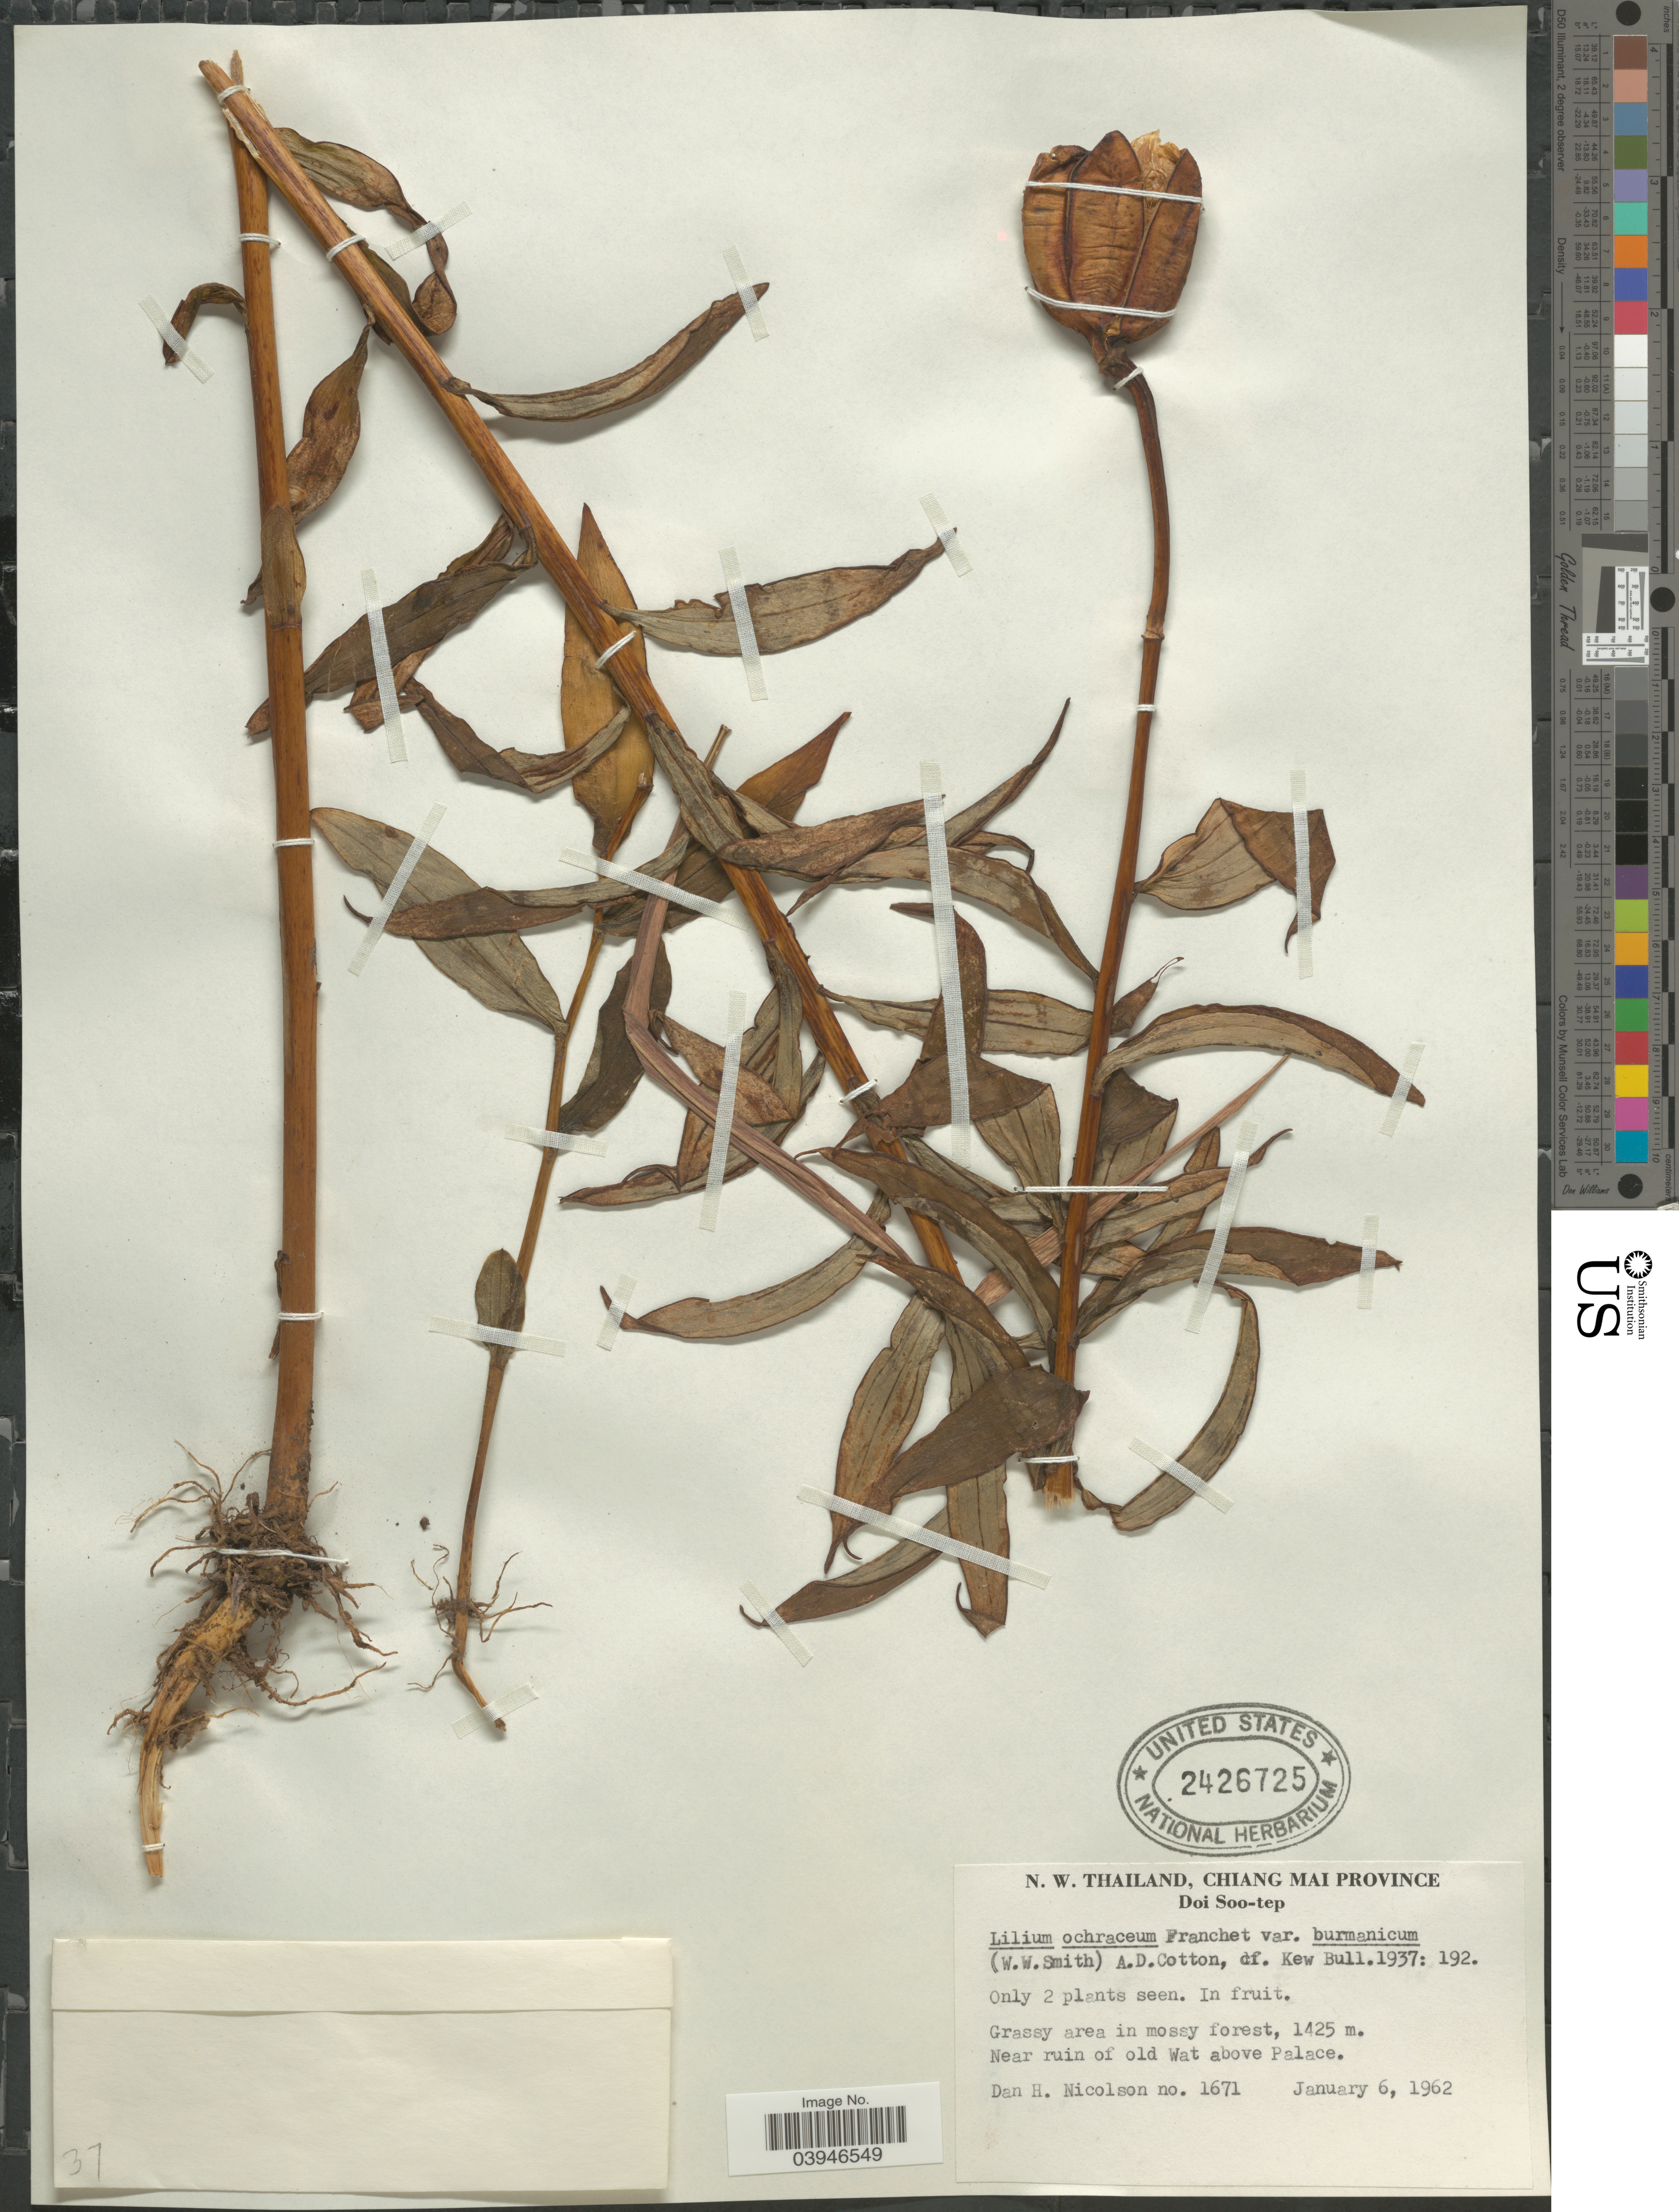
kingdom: Plantae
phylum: Tracheophyta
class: Liliopsida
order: Liliales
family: Liliaceae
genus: Lilium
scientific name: Lilium ochraceum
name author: Franch.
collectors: D. H. Nicolson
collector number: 1671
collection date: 1962-01-06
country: Thailand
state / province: Chiang Mai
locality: N. W. Thailand. Doi Soo-tep. Grassy area in mossy forest, Near ruin of old Wat Above Palace.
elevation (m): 1425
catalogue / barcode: US 2426725